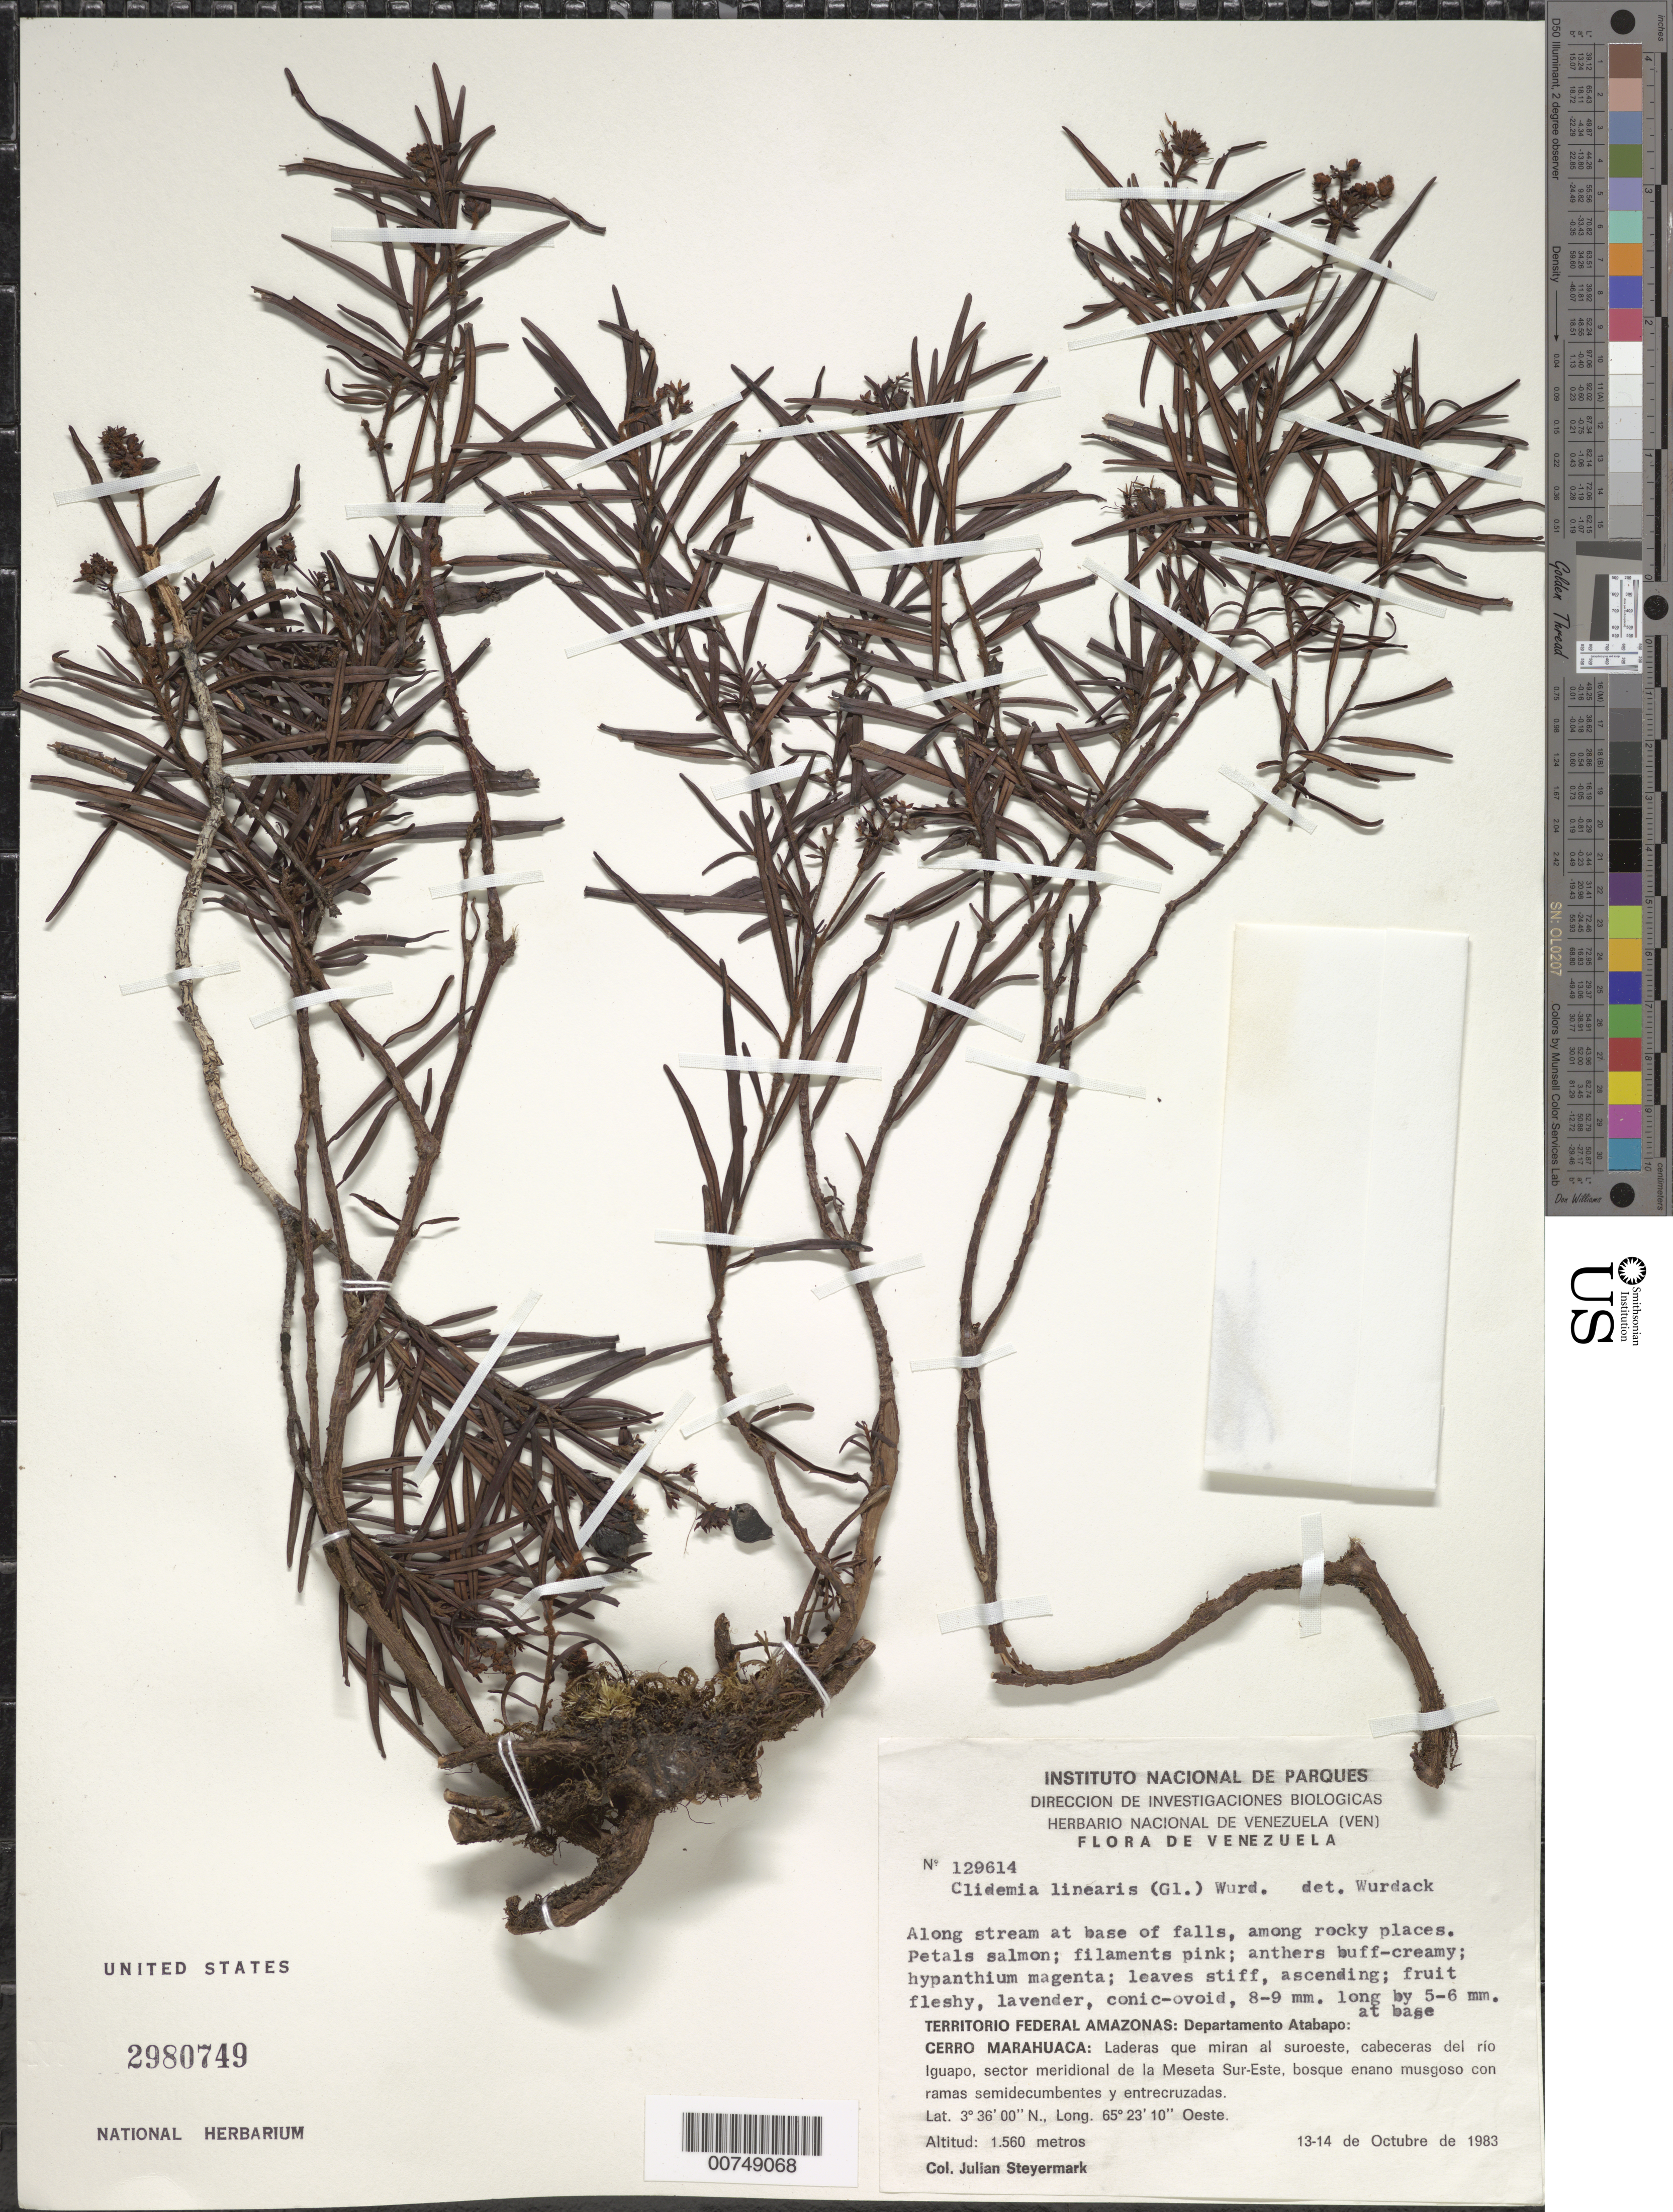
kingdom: Plantae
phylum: Tracheophyta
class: Magnoliopsida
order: Myrtales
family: Melastomataceae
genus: Clidemia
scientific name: Clidemia linearis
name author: (Gleason) Wurdack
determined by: Wurdack, John J., (US), US (UNITED STATES)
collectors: J. Steyermark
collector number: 129614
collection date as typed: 13-Oct-83 to 14-Oct-83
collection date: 1983-10-13/1983-10-14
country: Venezuela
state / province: Amazonas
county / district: Atabapo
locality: Cerro Marahuaca, laderas que miran al suroeste, cabeceras del Río Iguapo, sector meridional de La Meseta Sur-este.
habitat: Cabeceras del rio; bosque enano musgoso con ramas semidecumbentes y entrecruzadas; along stream at base of falls, among rocky places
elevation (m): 1560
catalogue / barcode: US 2980749